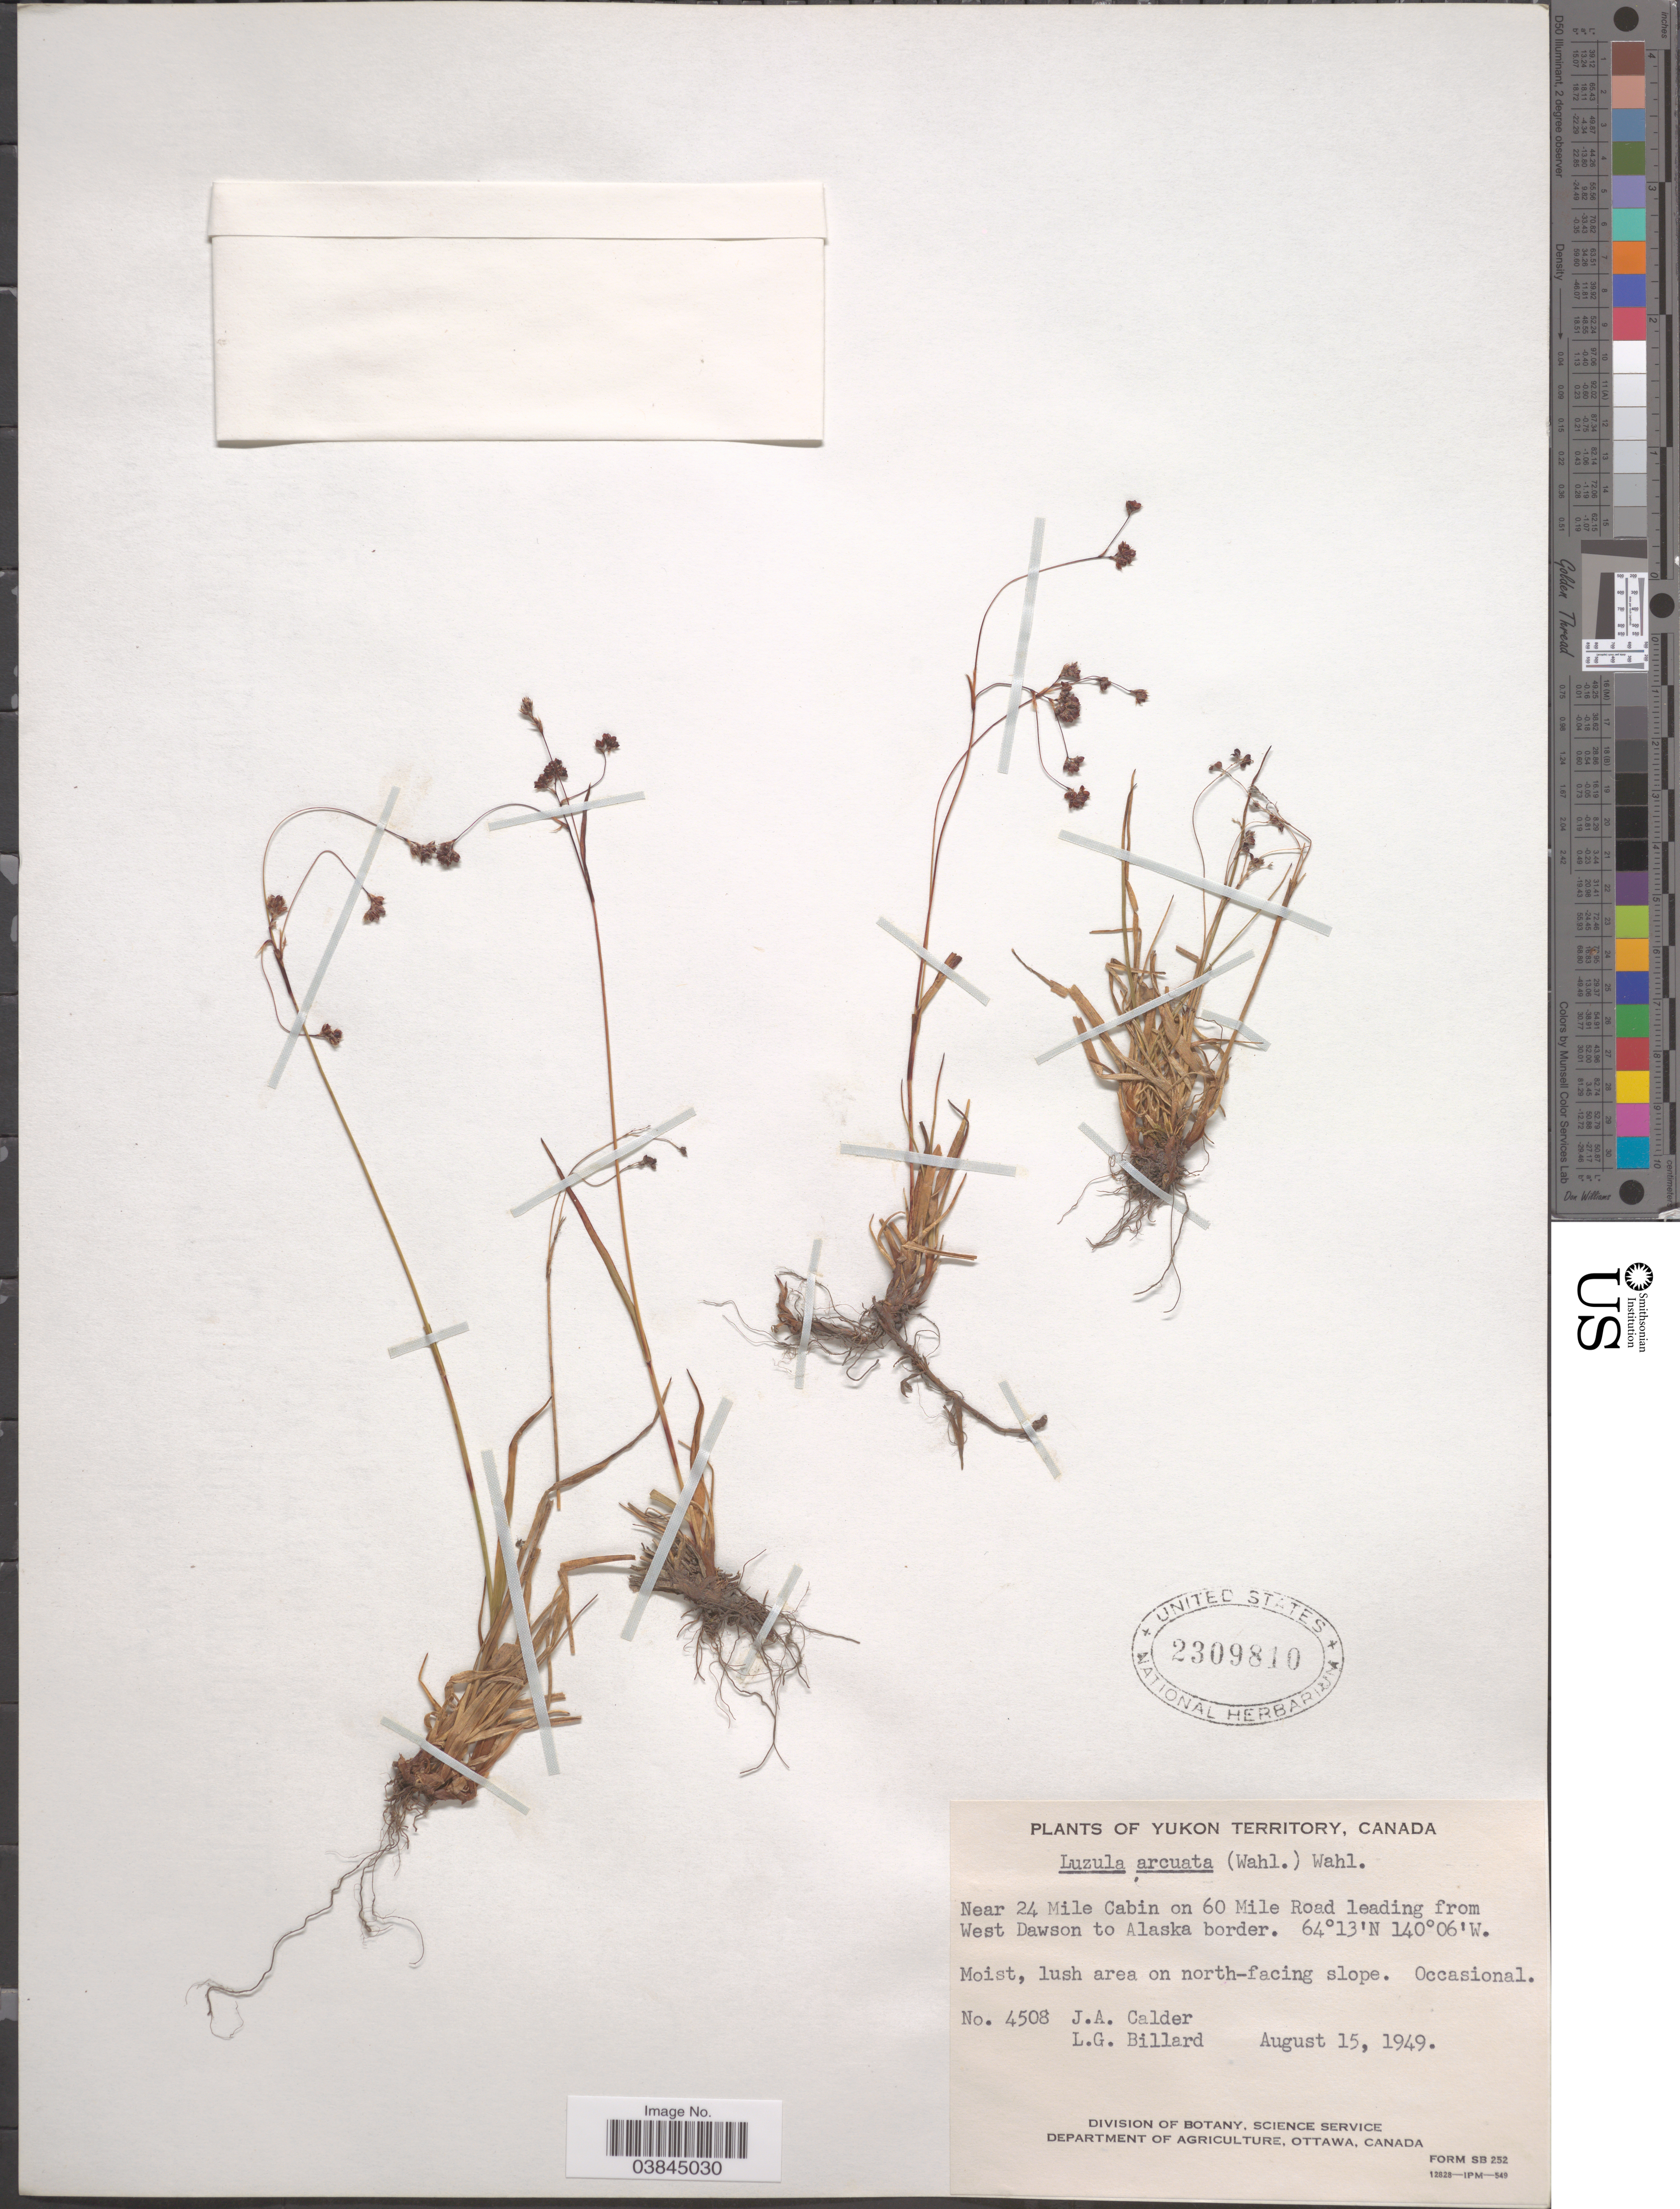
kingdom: Plantae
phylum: Tracheophyta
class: Liliopsida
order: Poales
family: Juncaceae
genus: Luzula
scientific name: Luzula arcuata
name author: (Wahlenb.) Sw.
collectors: J. A. Calder & L. Billard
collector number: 4508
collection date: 1949-08-15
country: Canada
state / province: Yukon Territory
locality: Near 24 Mile Cabin on Mile Road leading from West Dawson to Alaska border.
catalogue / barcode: US 2309810